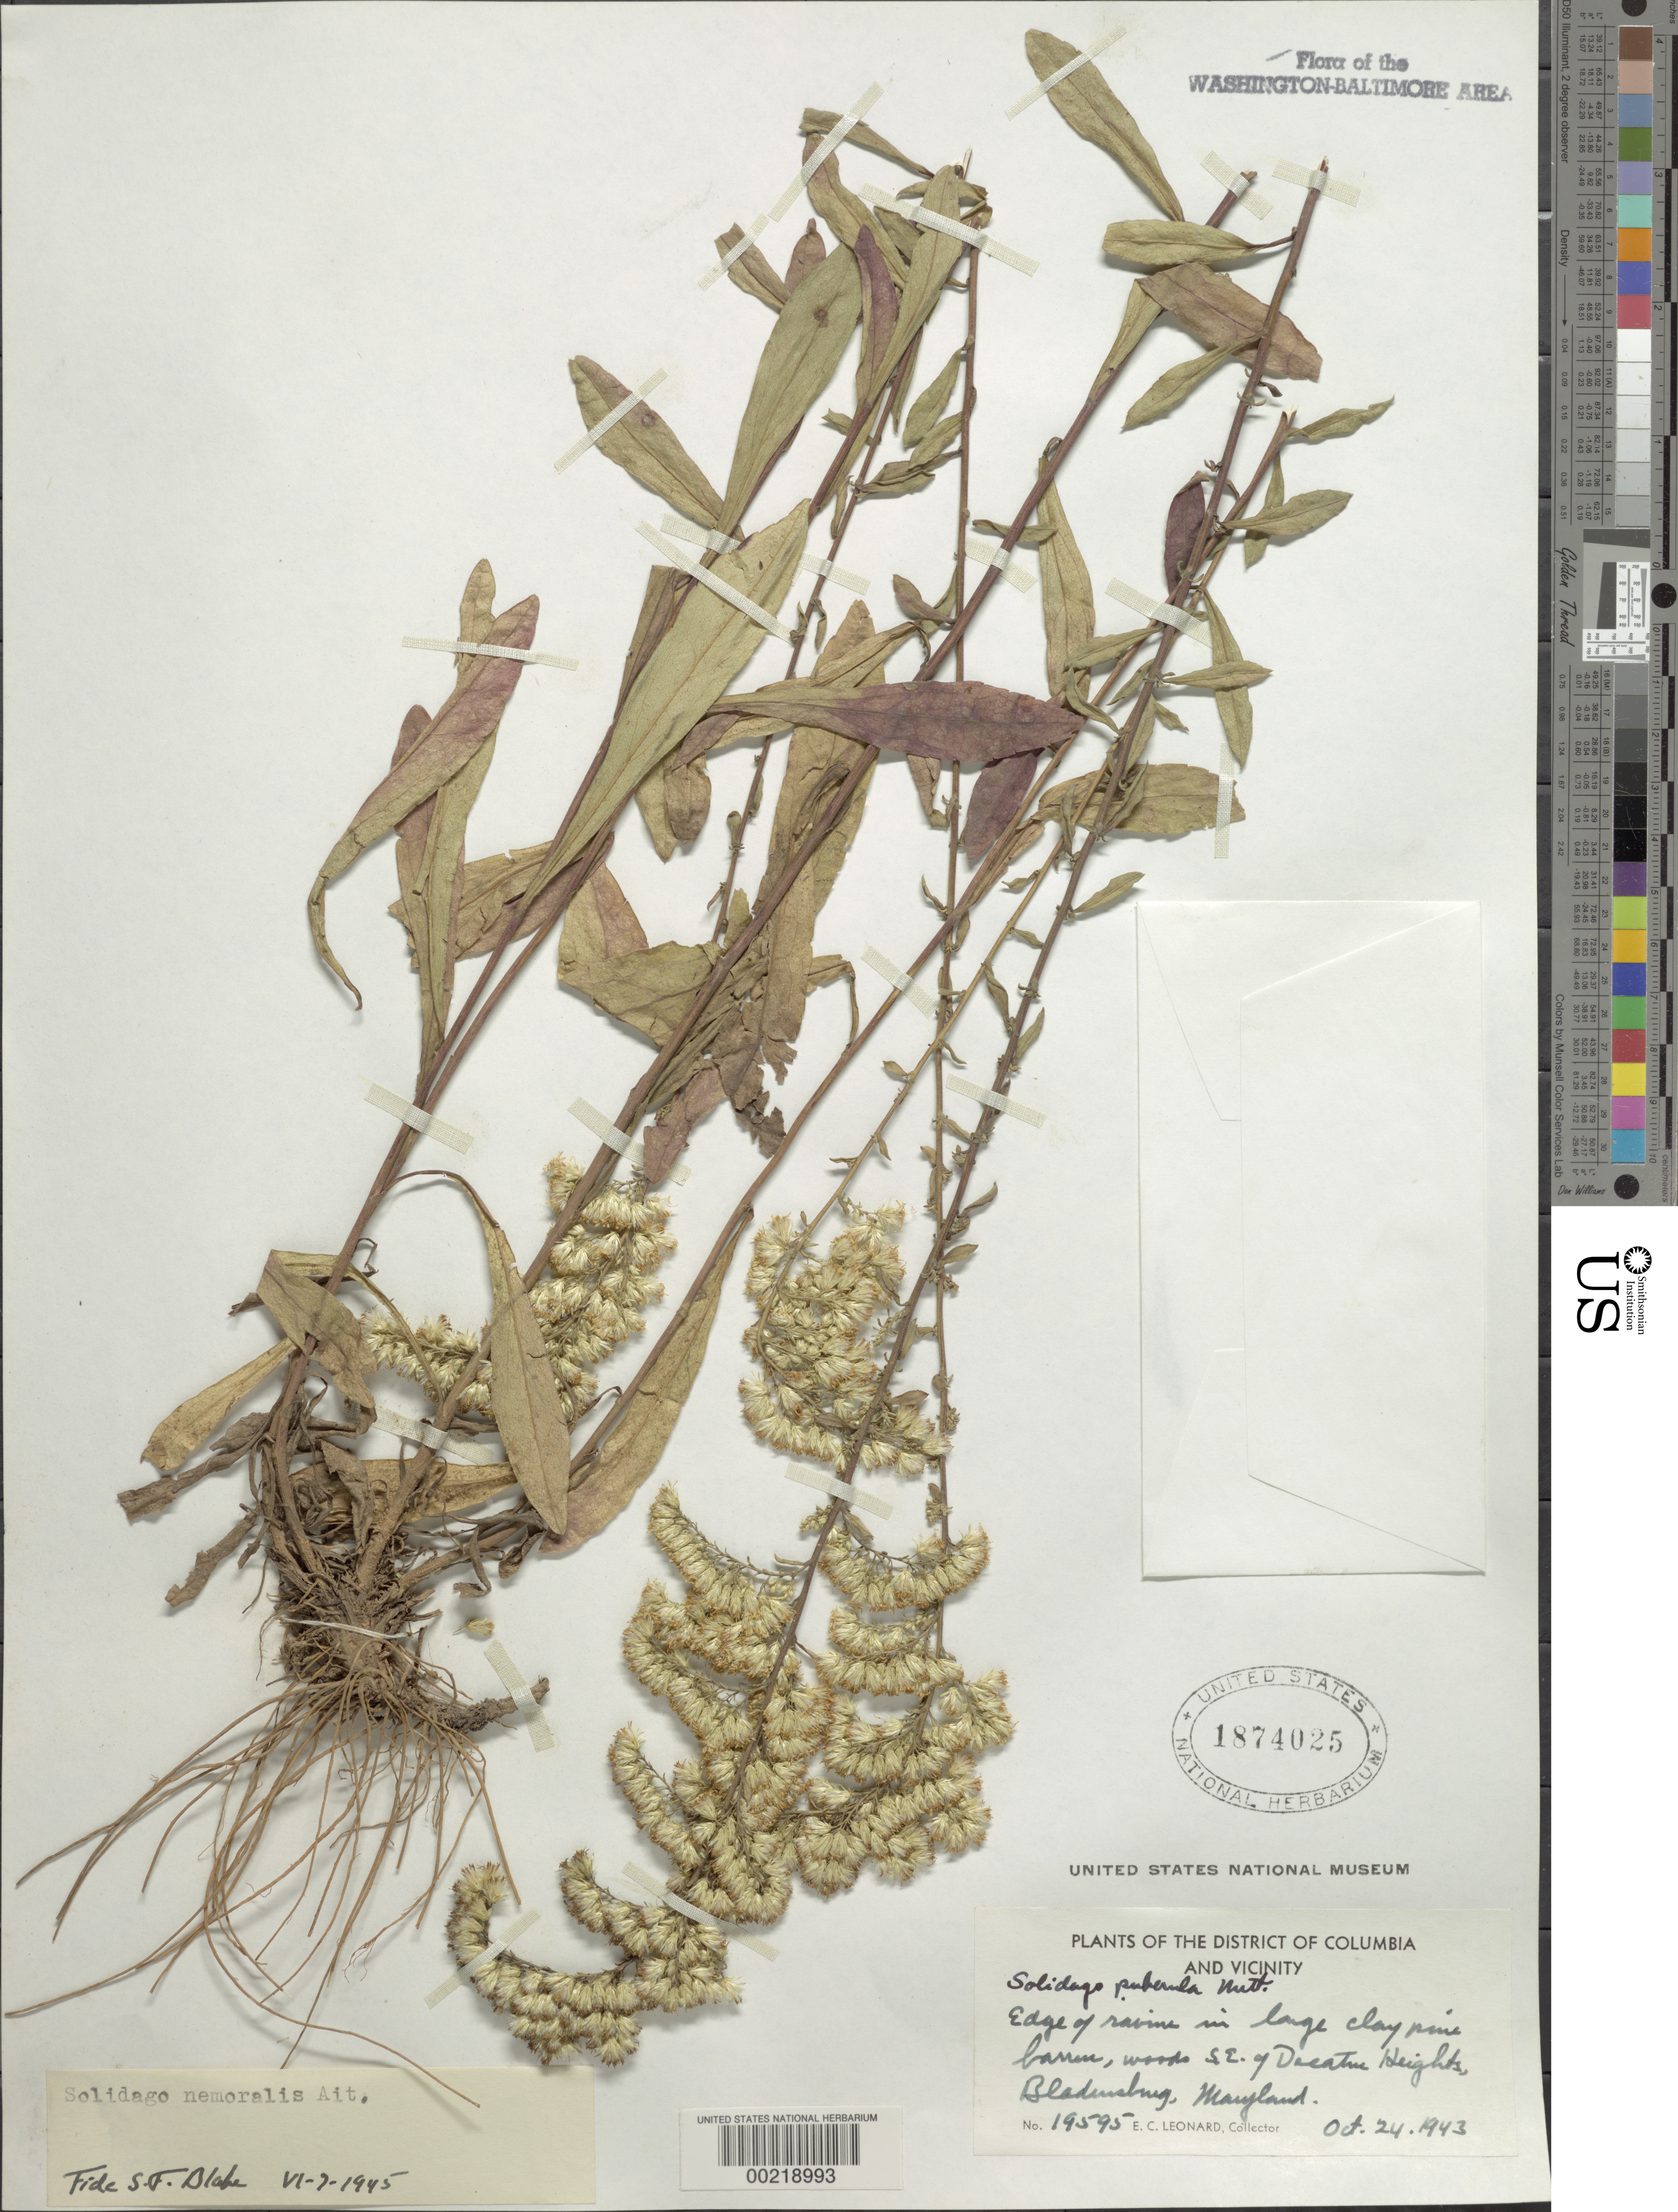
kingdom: Plantae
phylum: Tracheophyta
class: Magnoliopsida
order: Asterales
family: Asteraceae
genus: Solidago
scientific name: Solidago nemoralis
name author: Aiton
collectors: E. C. Leonard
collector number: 19595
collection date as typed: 24 Oct 1943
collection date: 1943-10-24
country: United States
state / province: Maryland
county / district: Prince George's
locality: SE of Decatur Heights, Bladensburg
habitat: Large clay pine barren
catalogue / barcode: US 1874025